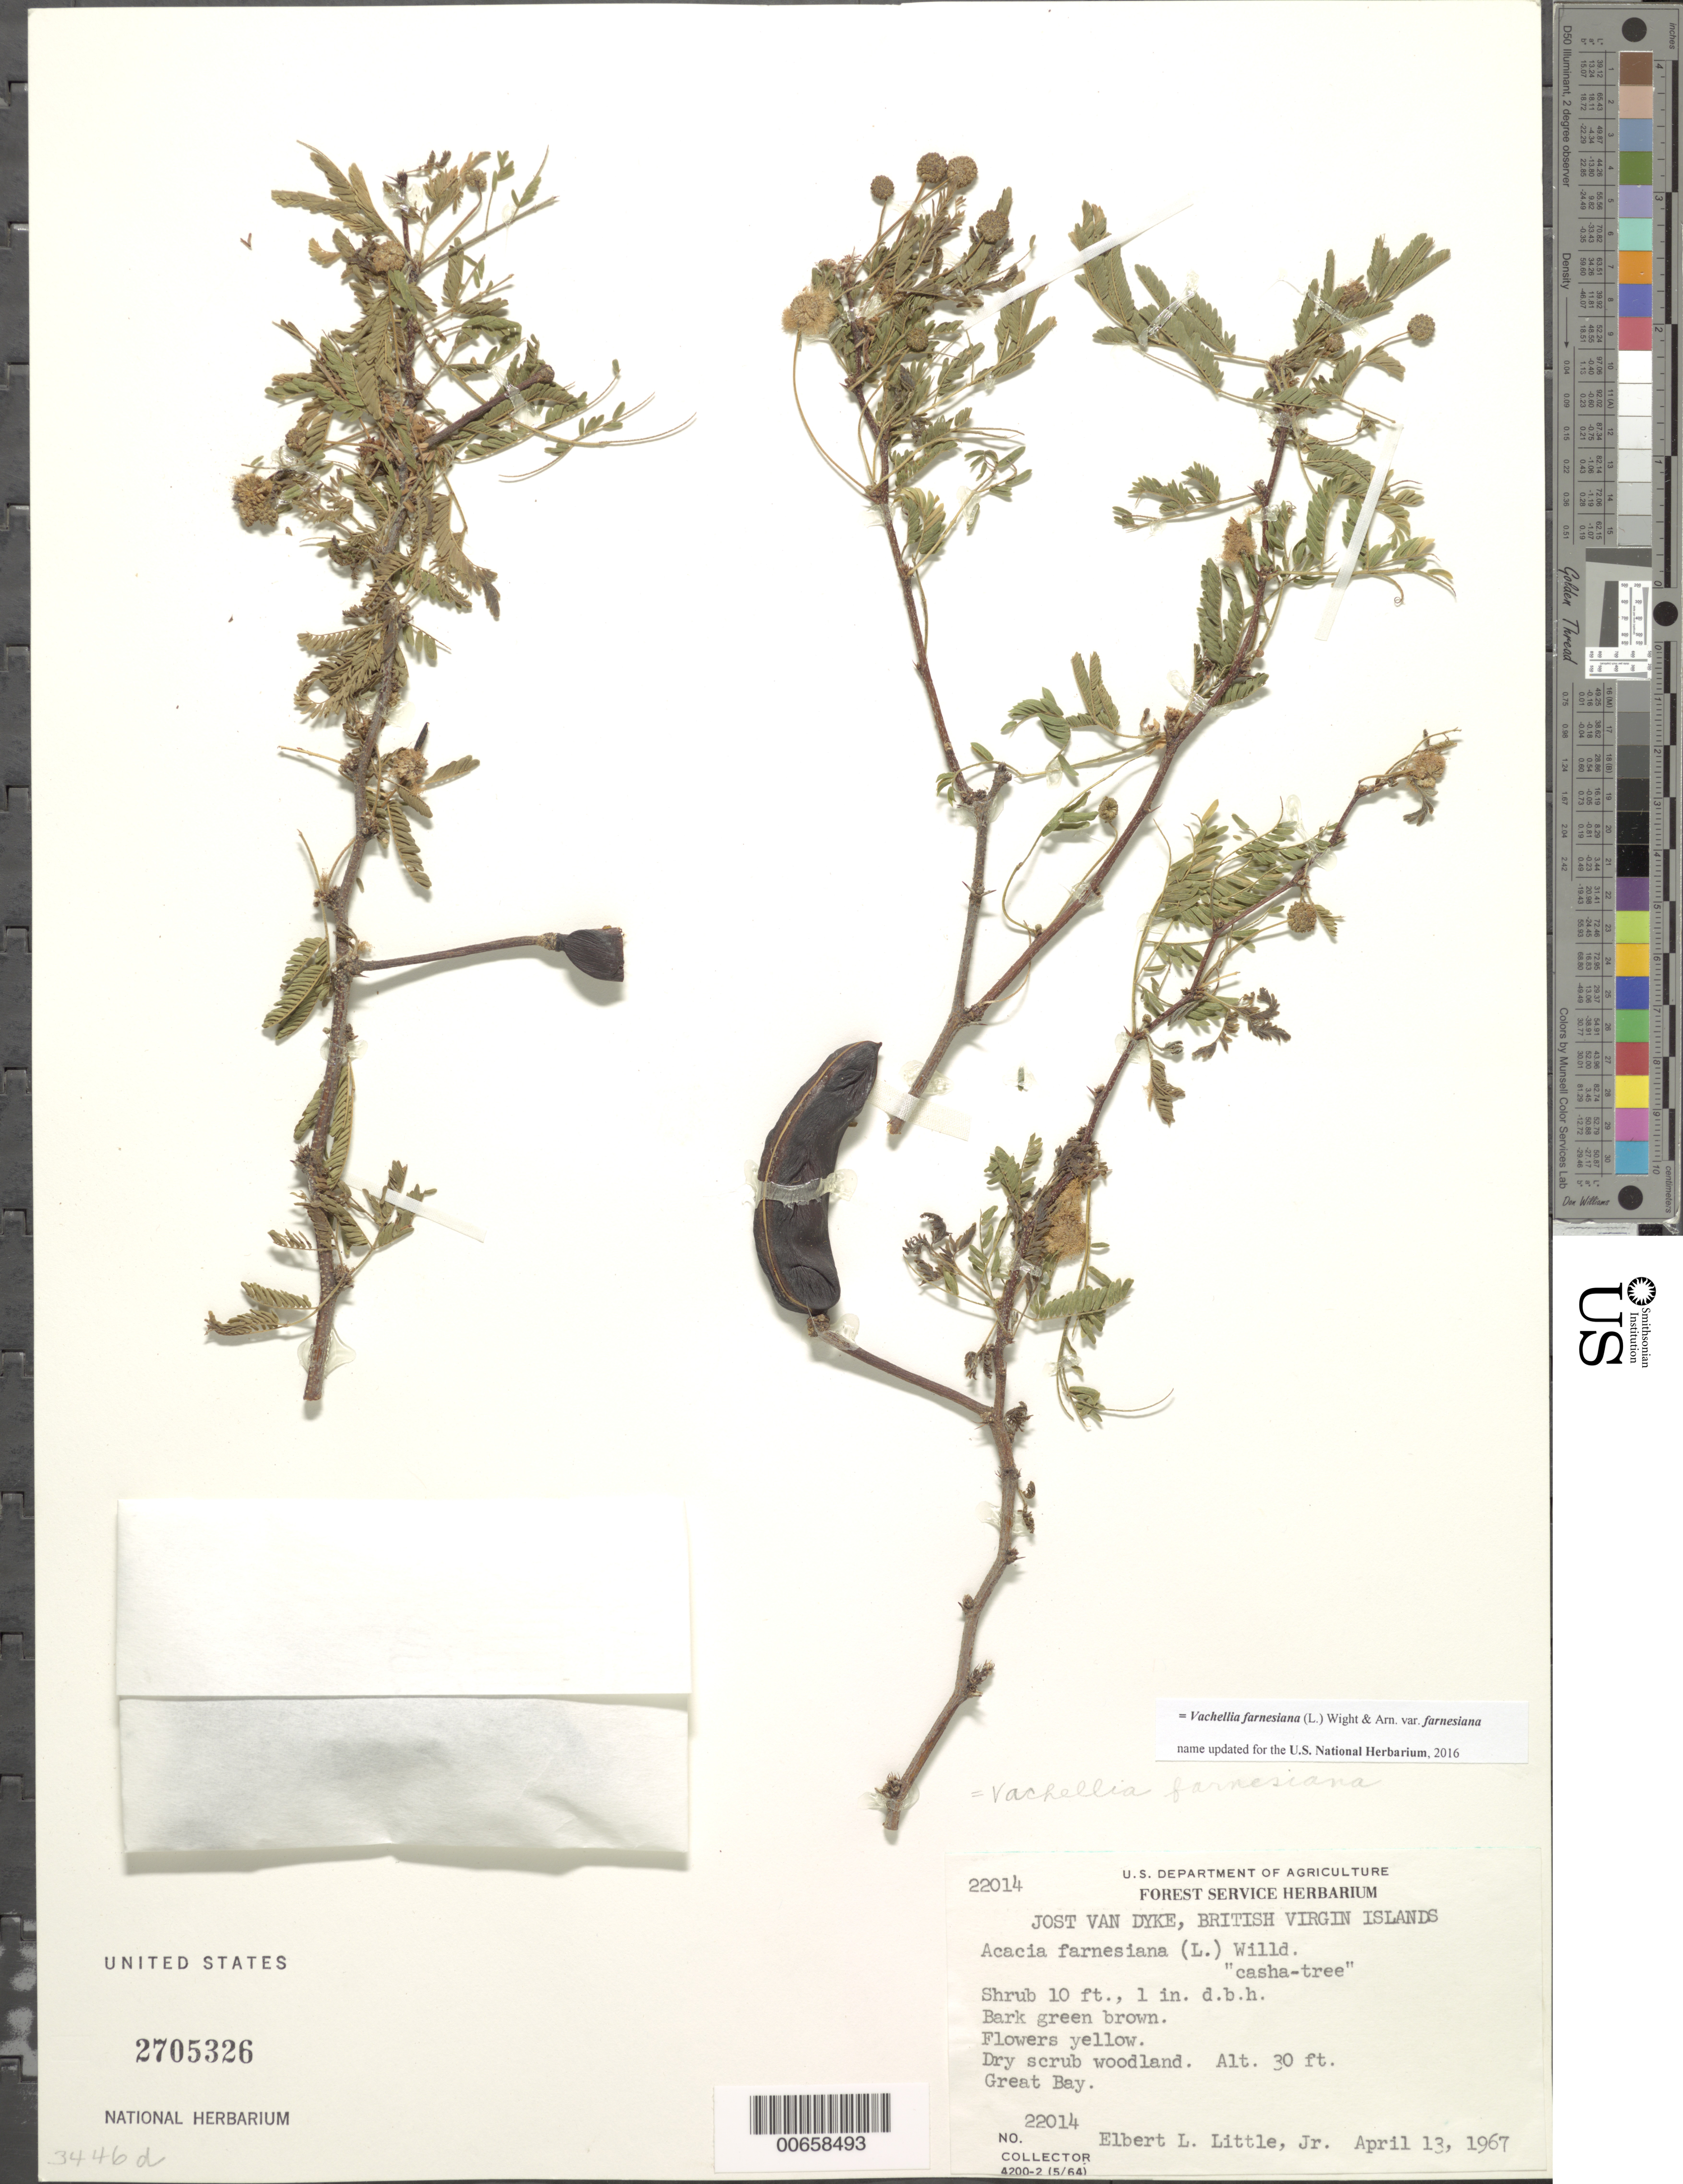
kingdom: Plantae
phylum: Tracheophyta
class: Magnoliopsida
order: Fabales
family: Fabaceae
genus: Vachellia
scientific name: Vachellia farnesiana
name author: (L.) Wight & Arn.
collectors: E. L. Little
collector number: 22014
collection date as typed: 13 Apr 1967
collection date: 1967-04-13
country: British Virgin Islands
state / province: Jost Van Dyke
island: Jost Van Dyke Island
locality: Great Bay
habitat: Dry scrub woodland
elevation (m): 9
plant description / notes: Common name: casha-tree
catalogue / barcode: US 2705326